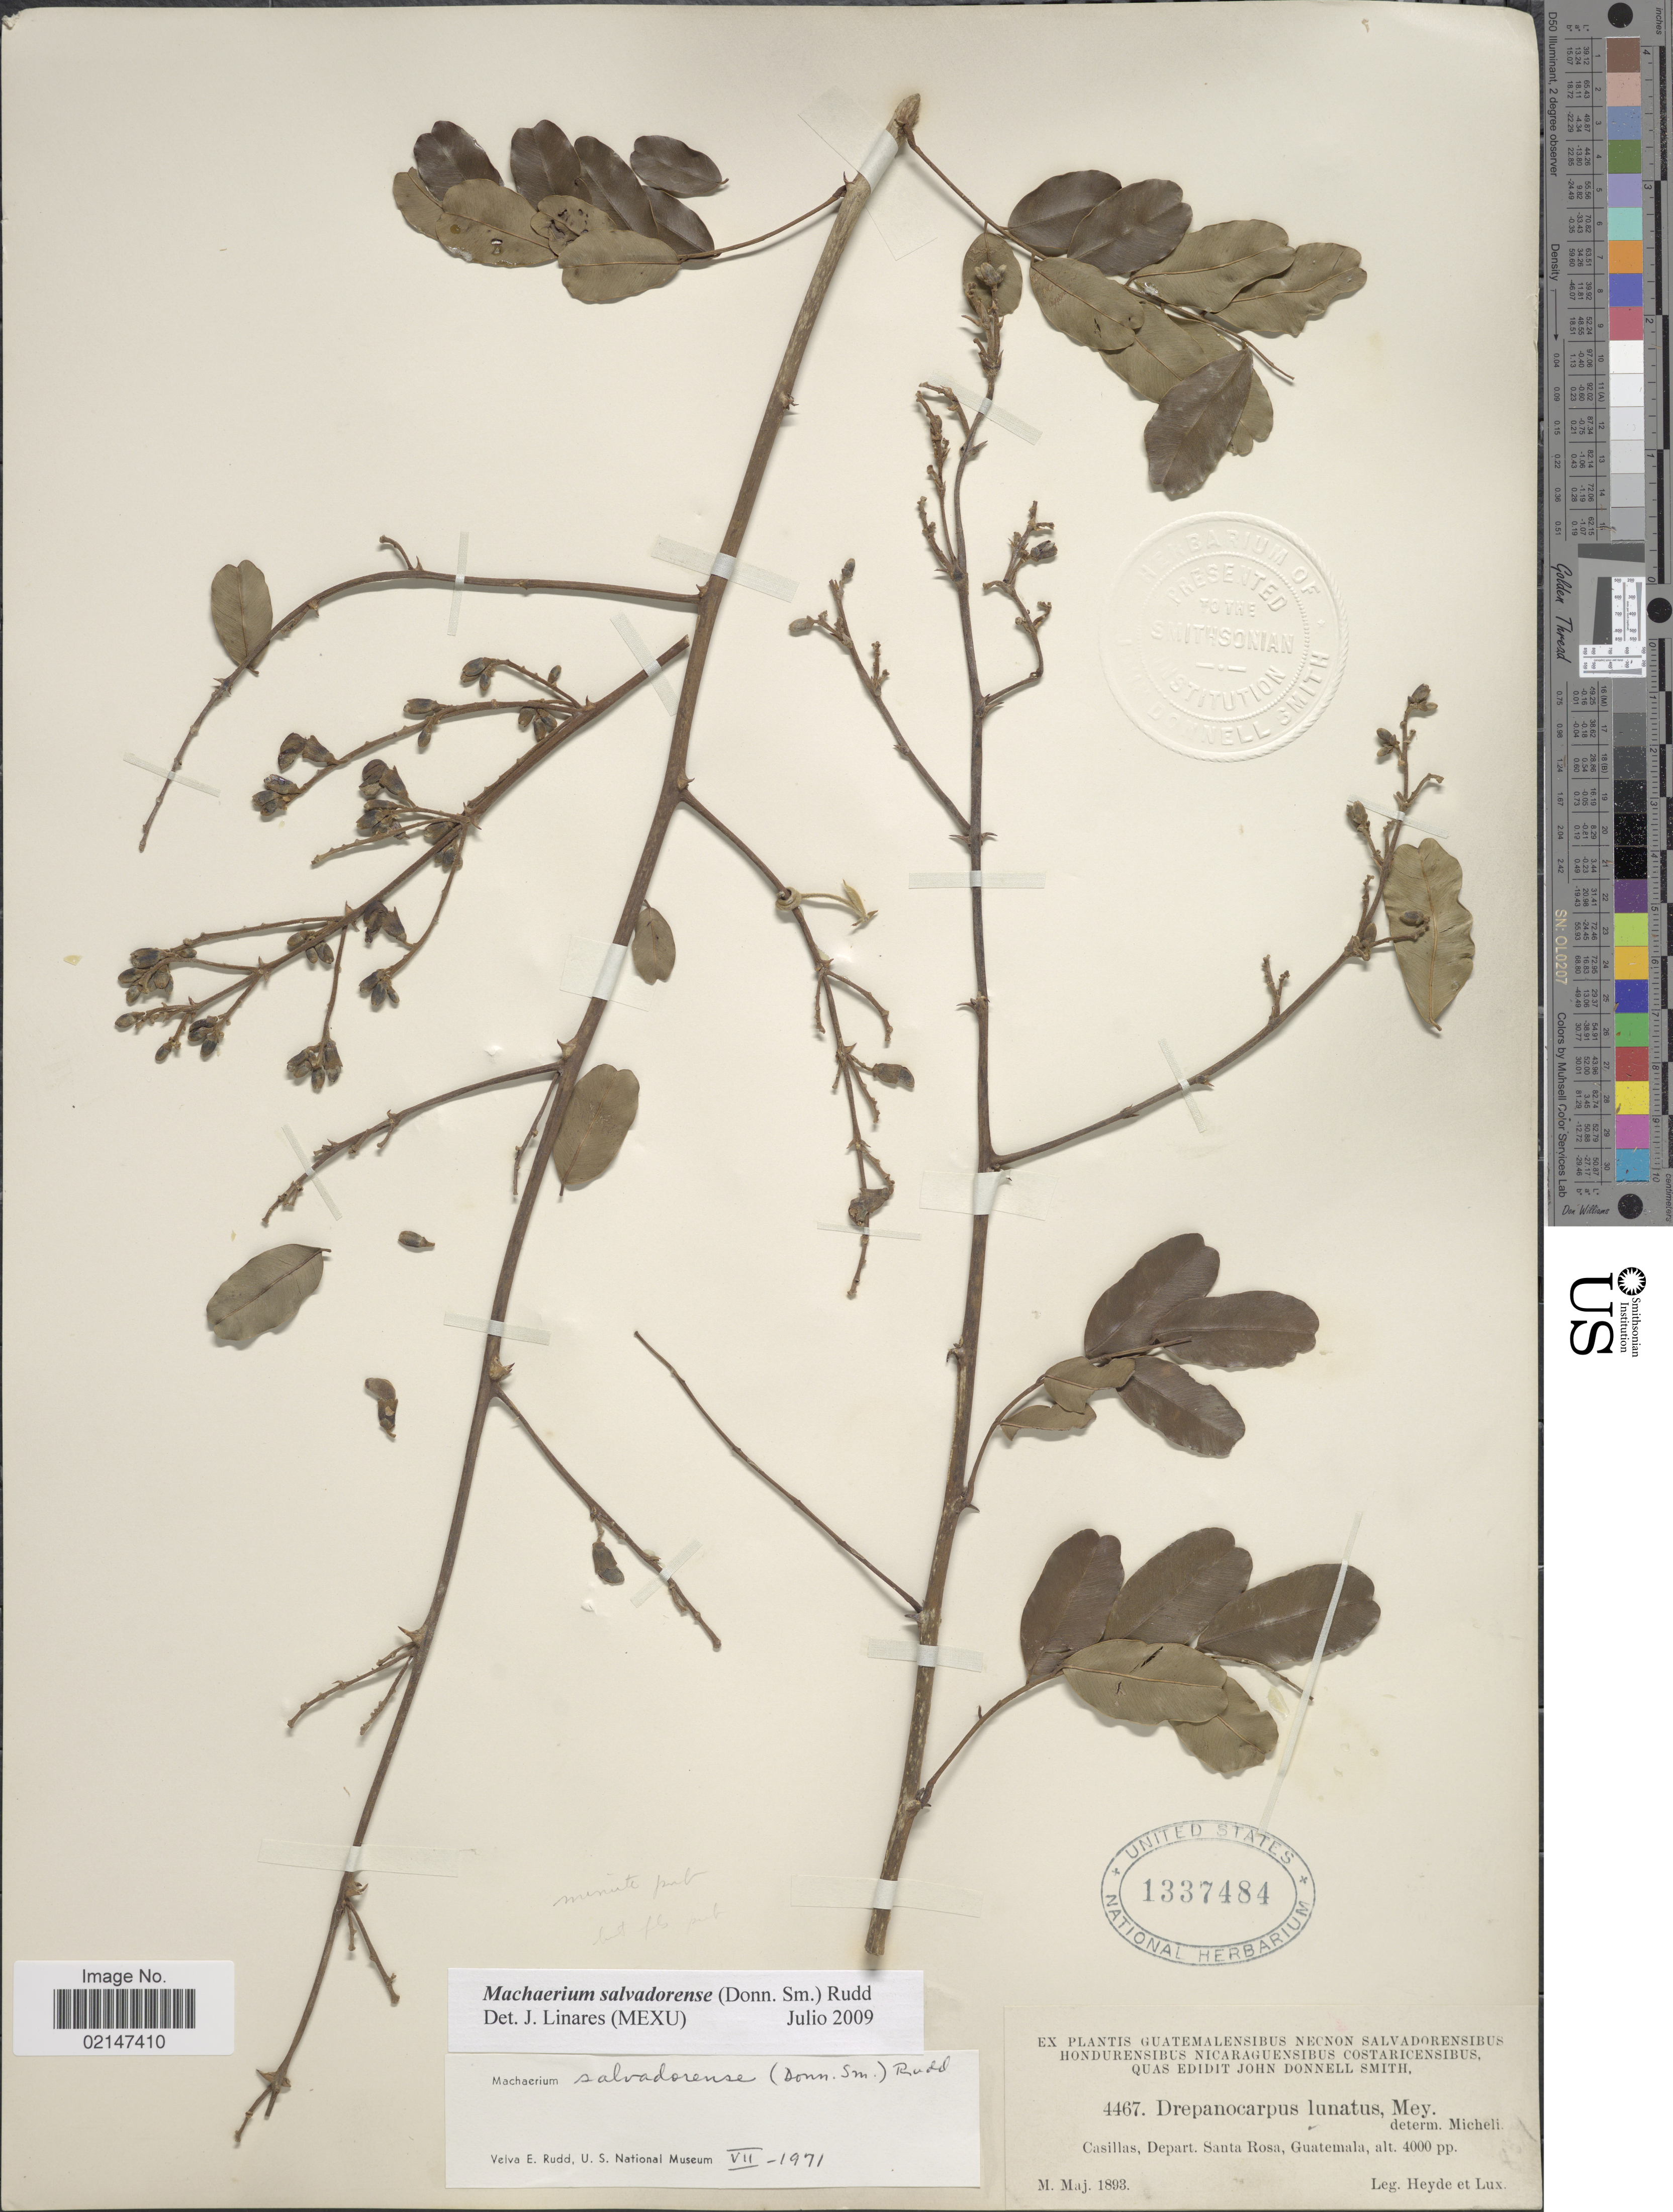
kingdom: Plantae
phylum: Tracheophyta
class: Magnoliopsida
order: Fabales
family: Fabaceae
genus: Machaerium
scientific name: Machaerium salvadorense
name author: (Donn. Sm.) Rudd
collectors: Heyde & Lux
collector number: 4467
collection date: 1893-05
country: Guatemala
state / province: Santa Rosa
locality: Casillas, Depart. Santa Rosa, Guatemala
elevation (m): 1219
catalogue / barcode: US 1337484